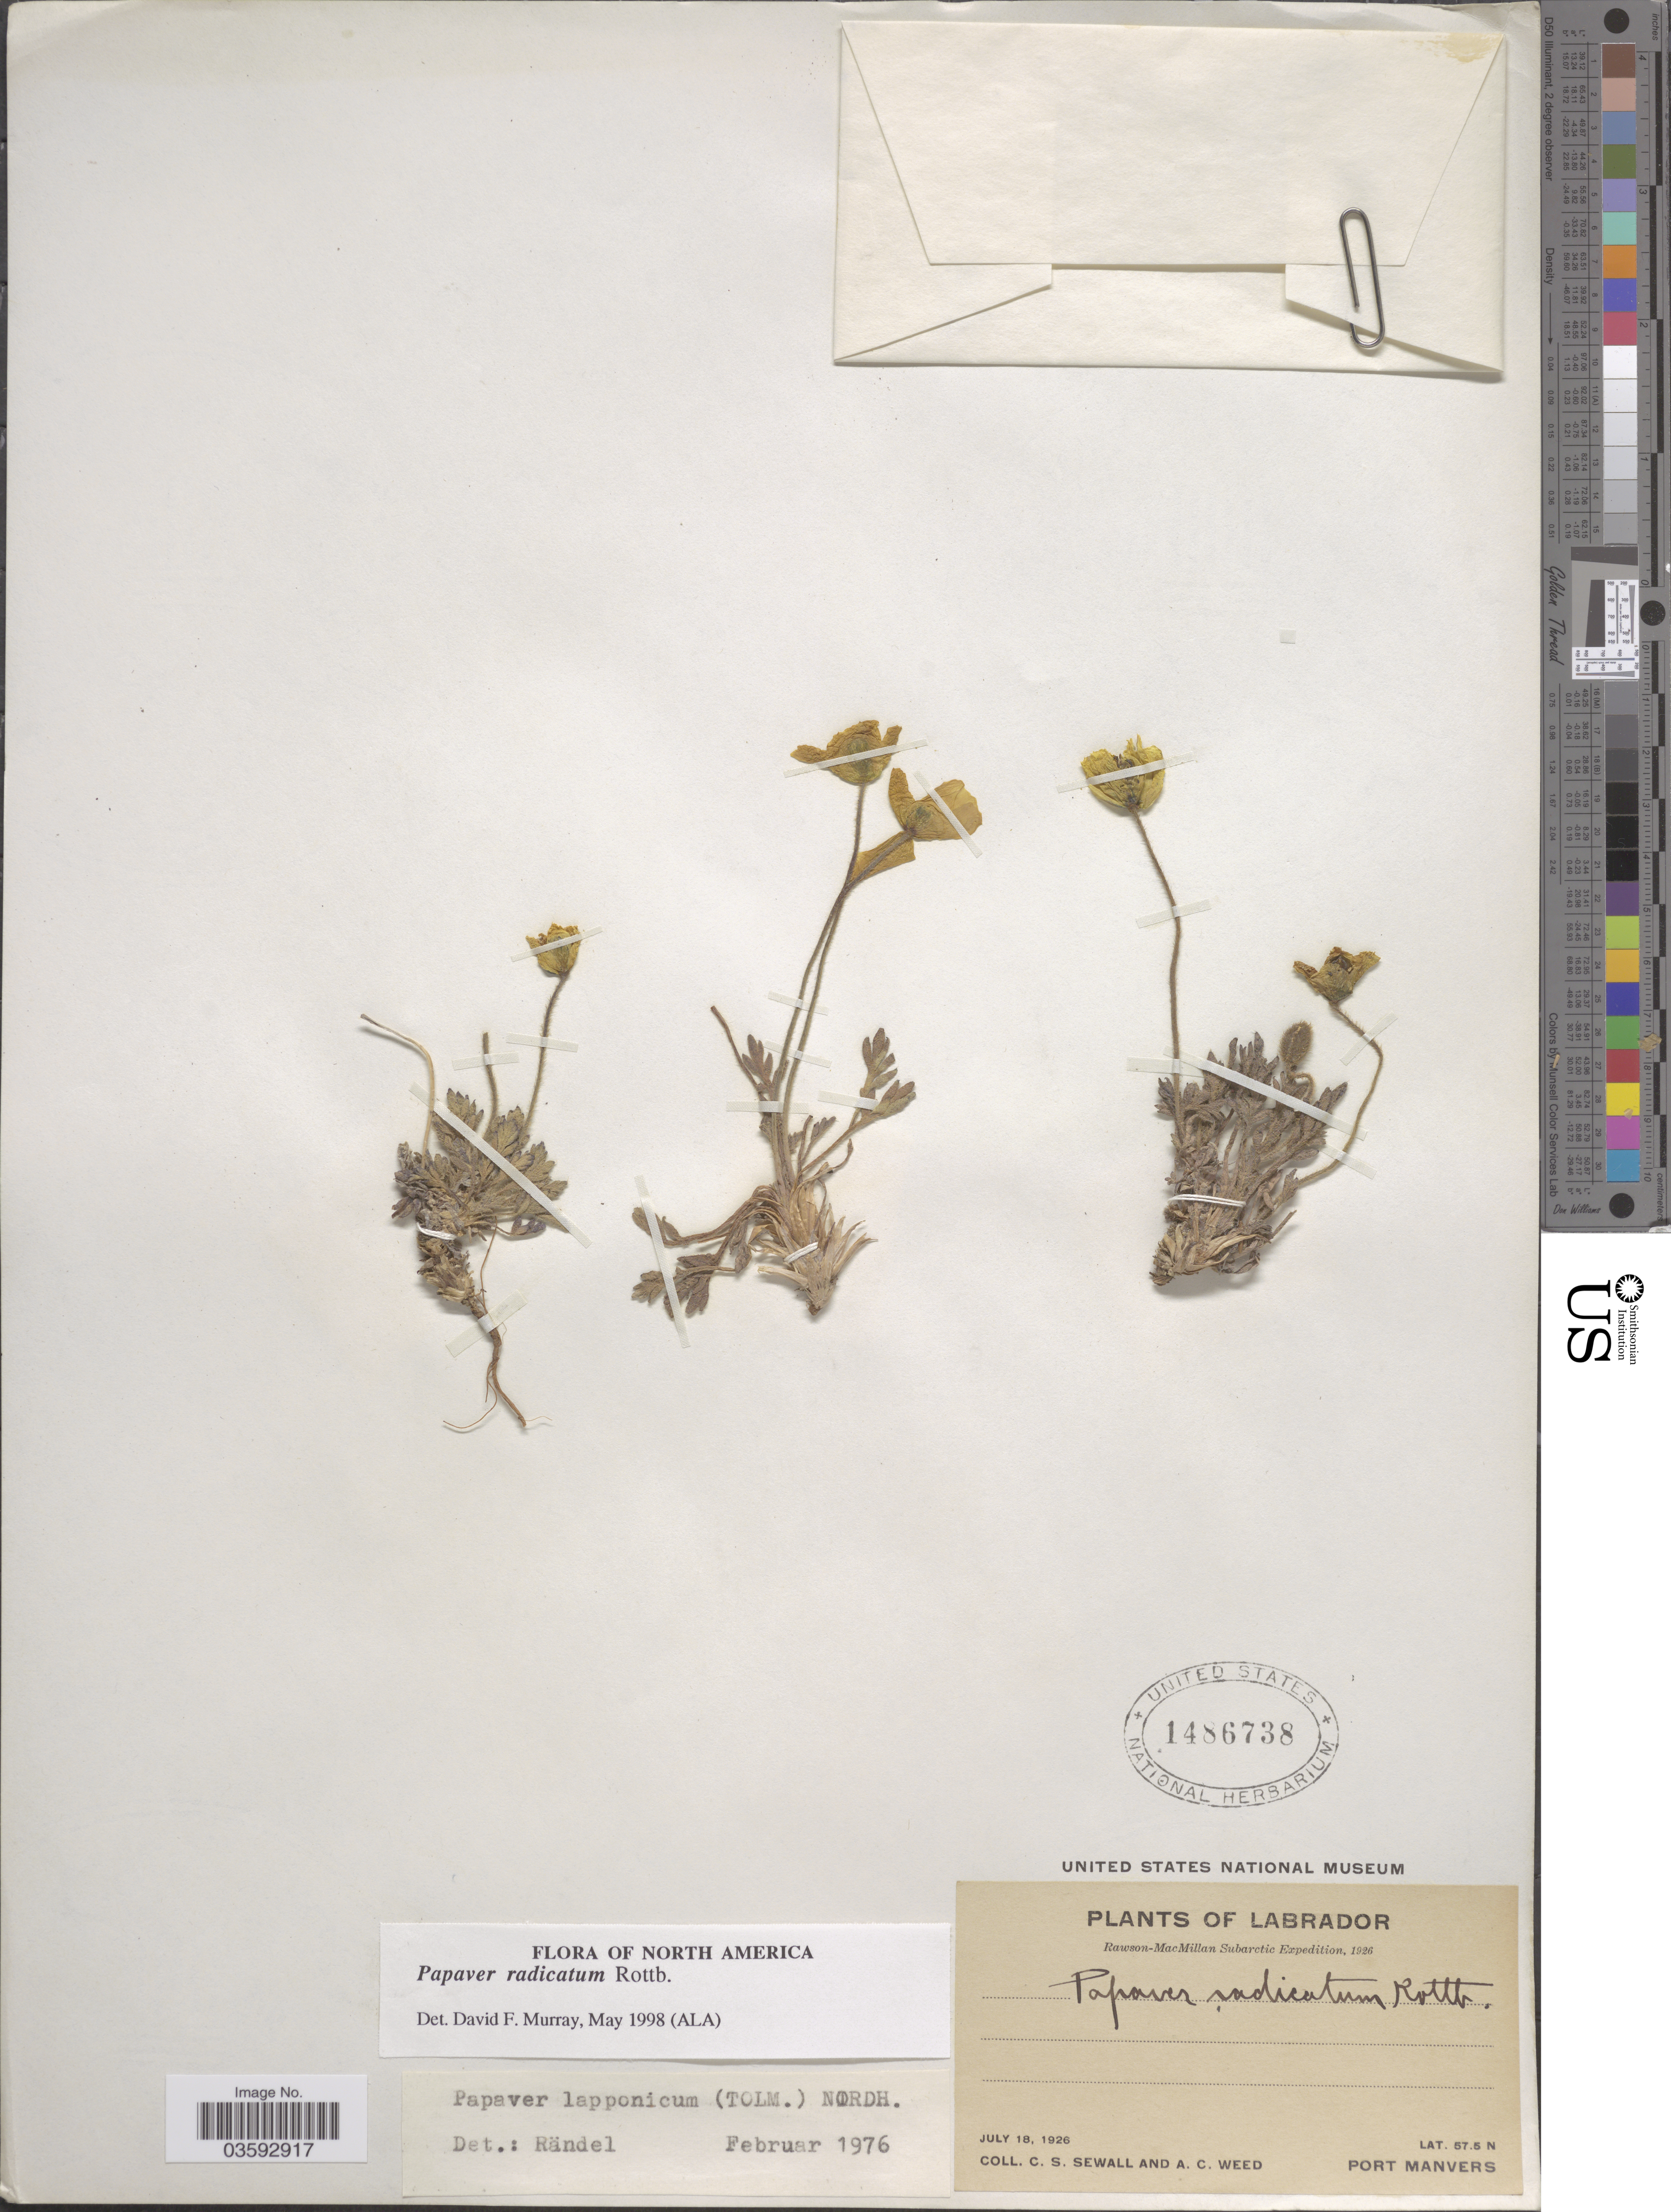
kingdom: Plantae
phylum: Tracheophyta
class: Magnoliopsida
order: Ranunculales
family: Papaveraceae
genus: Papaver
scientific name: Papaver radicatum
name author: Rottb.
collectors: C. Sewall & A. Weed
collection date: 1926-07-18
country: Canada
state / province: Newfoundland and Labrador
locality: Labrador. Port Manvers.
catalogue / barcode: US 1486738